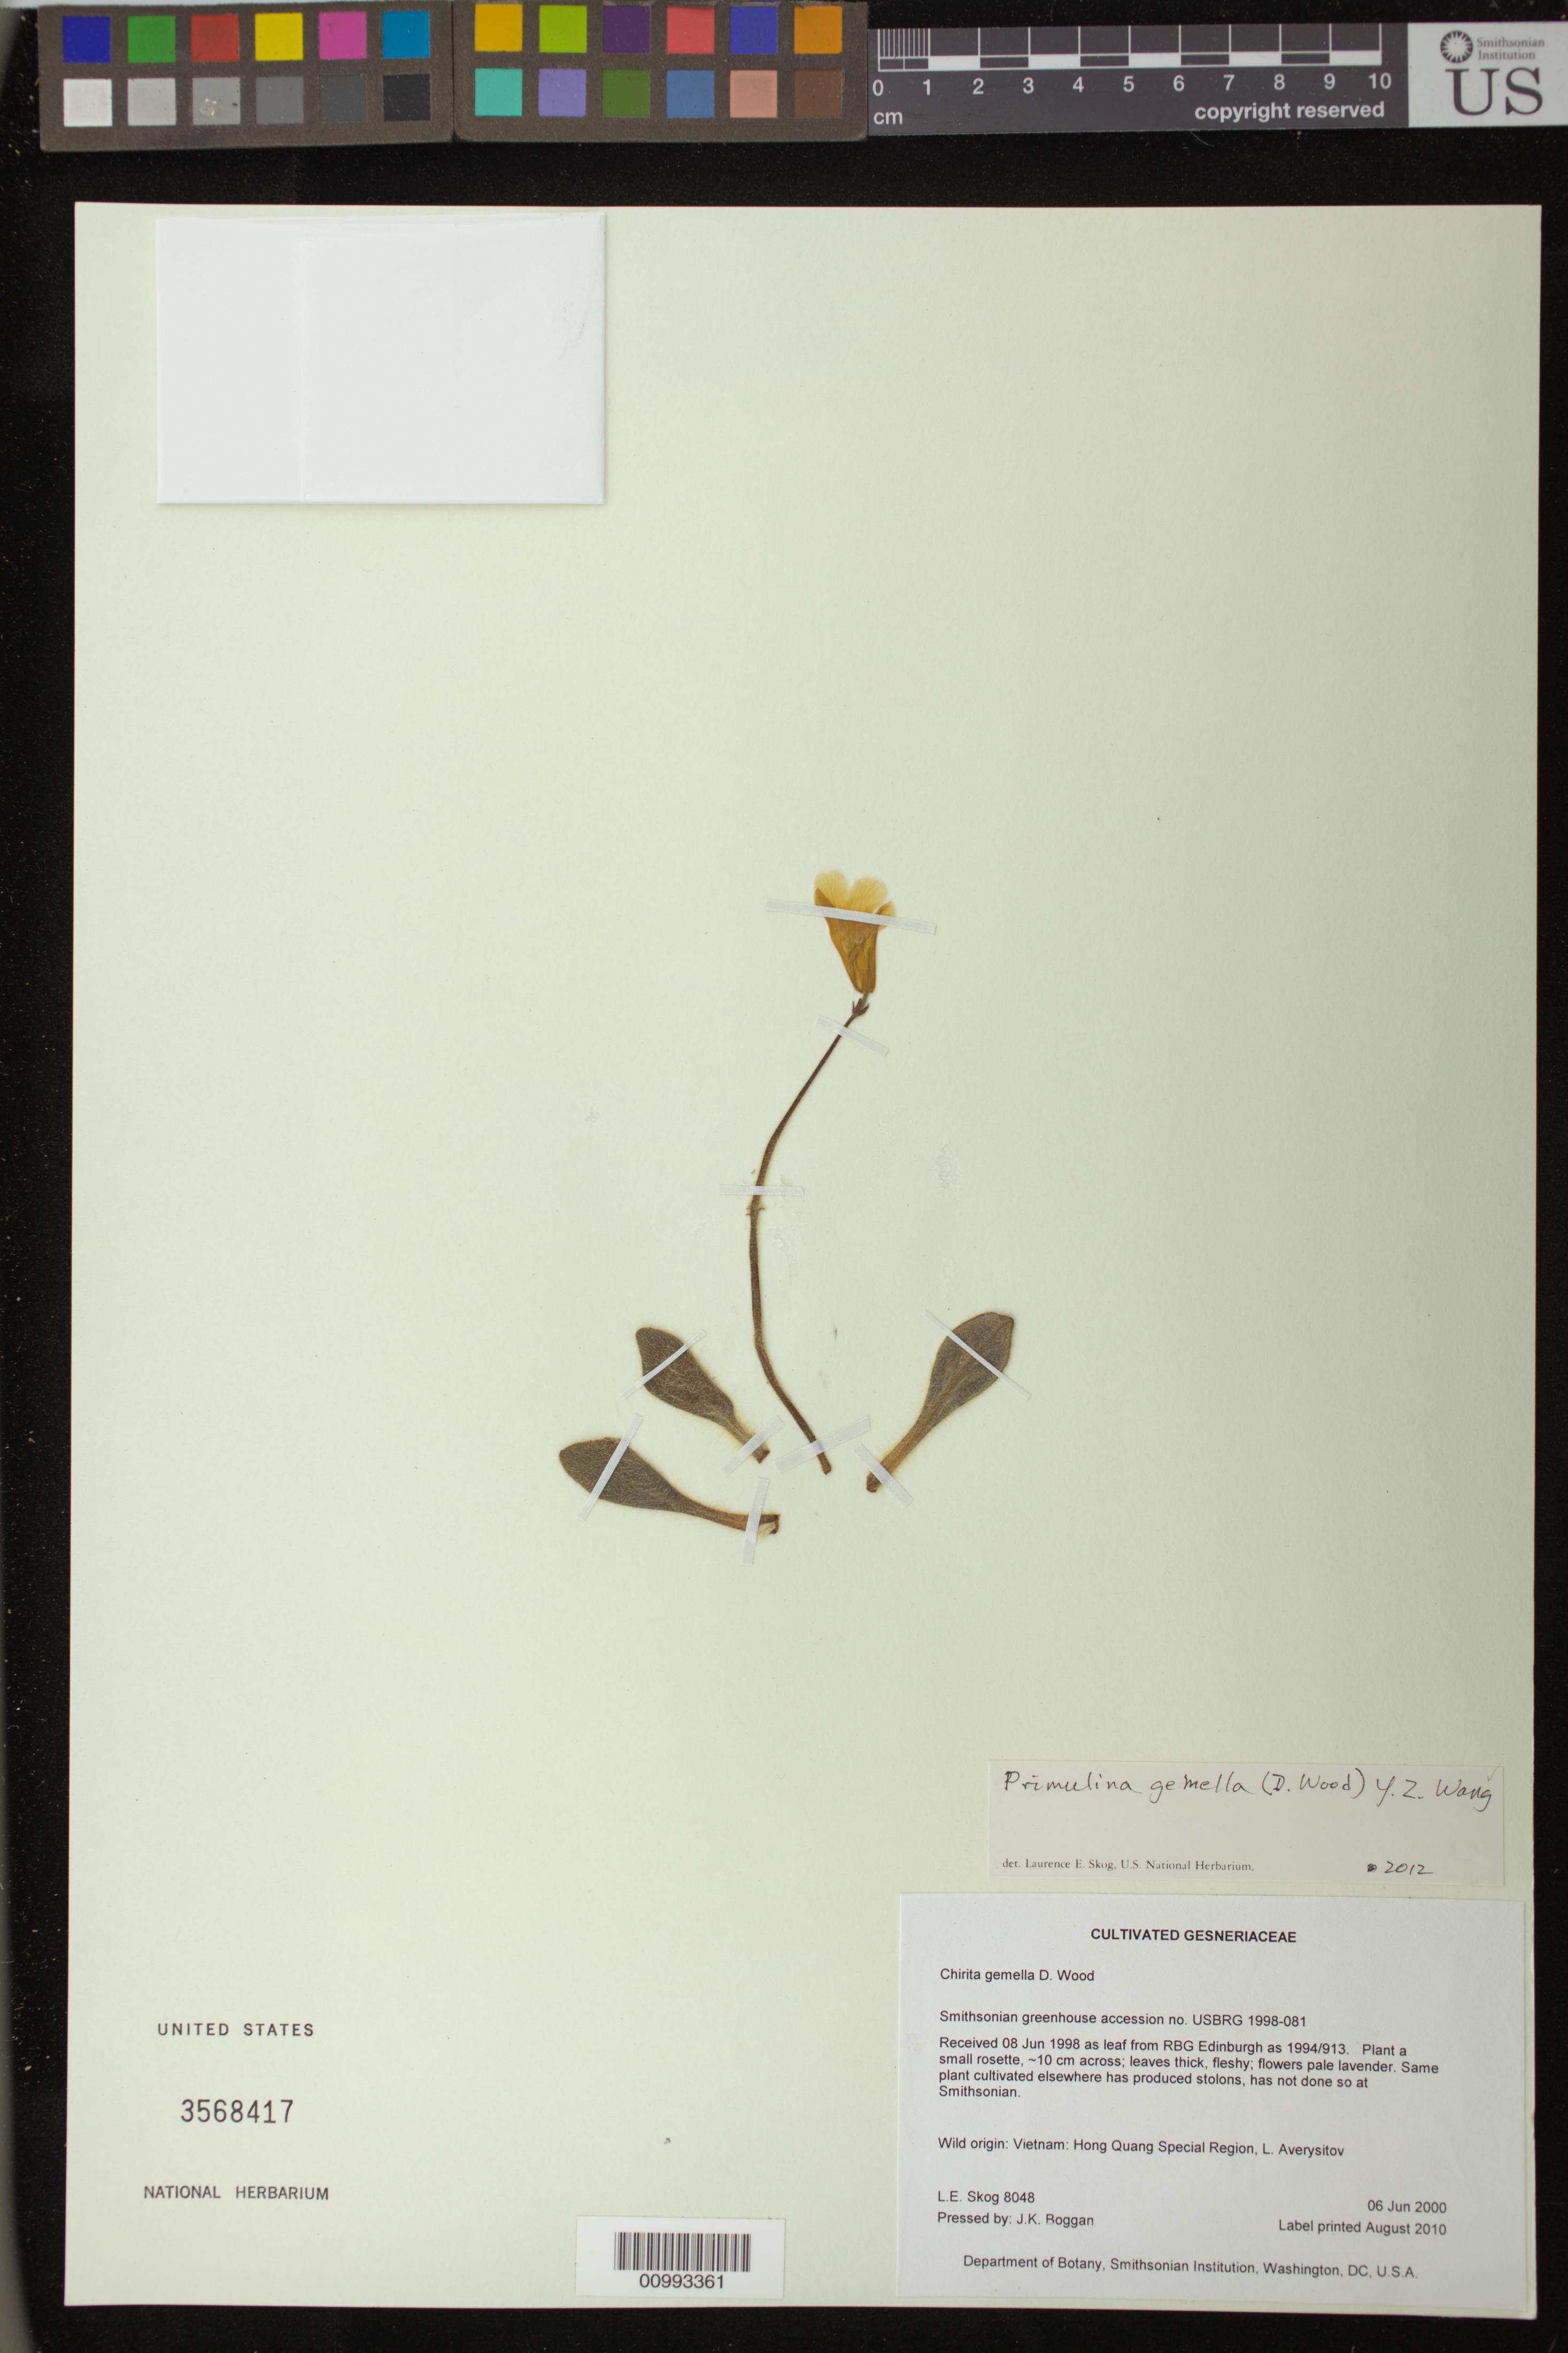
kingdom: Plantae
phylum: Tracheophyta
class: Magnoliopsida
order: Lamiales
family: Gesneriaceae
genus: Primulina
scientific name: Primulina gemella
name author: (D. Wood) Y.Z. Wang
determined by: Skog, Laurence E.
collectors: L. E. Skog & J. K. Boggan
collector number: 8048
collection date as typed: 06 Jun 2000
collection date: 2000-06-06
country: Vietnam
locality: Department of Botany, Smithsonian Institution, Washington, DC, U.S.A.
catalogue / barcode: US 3568417